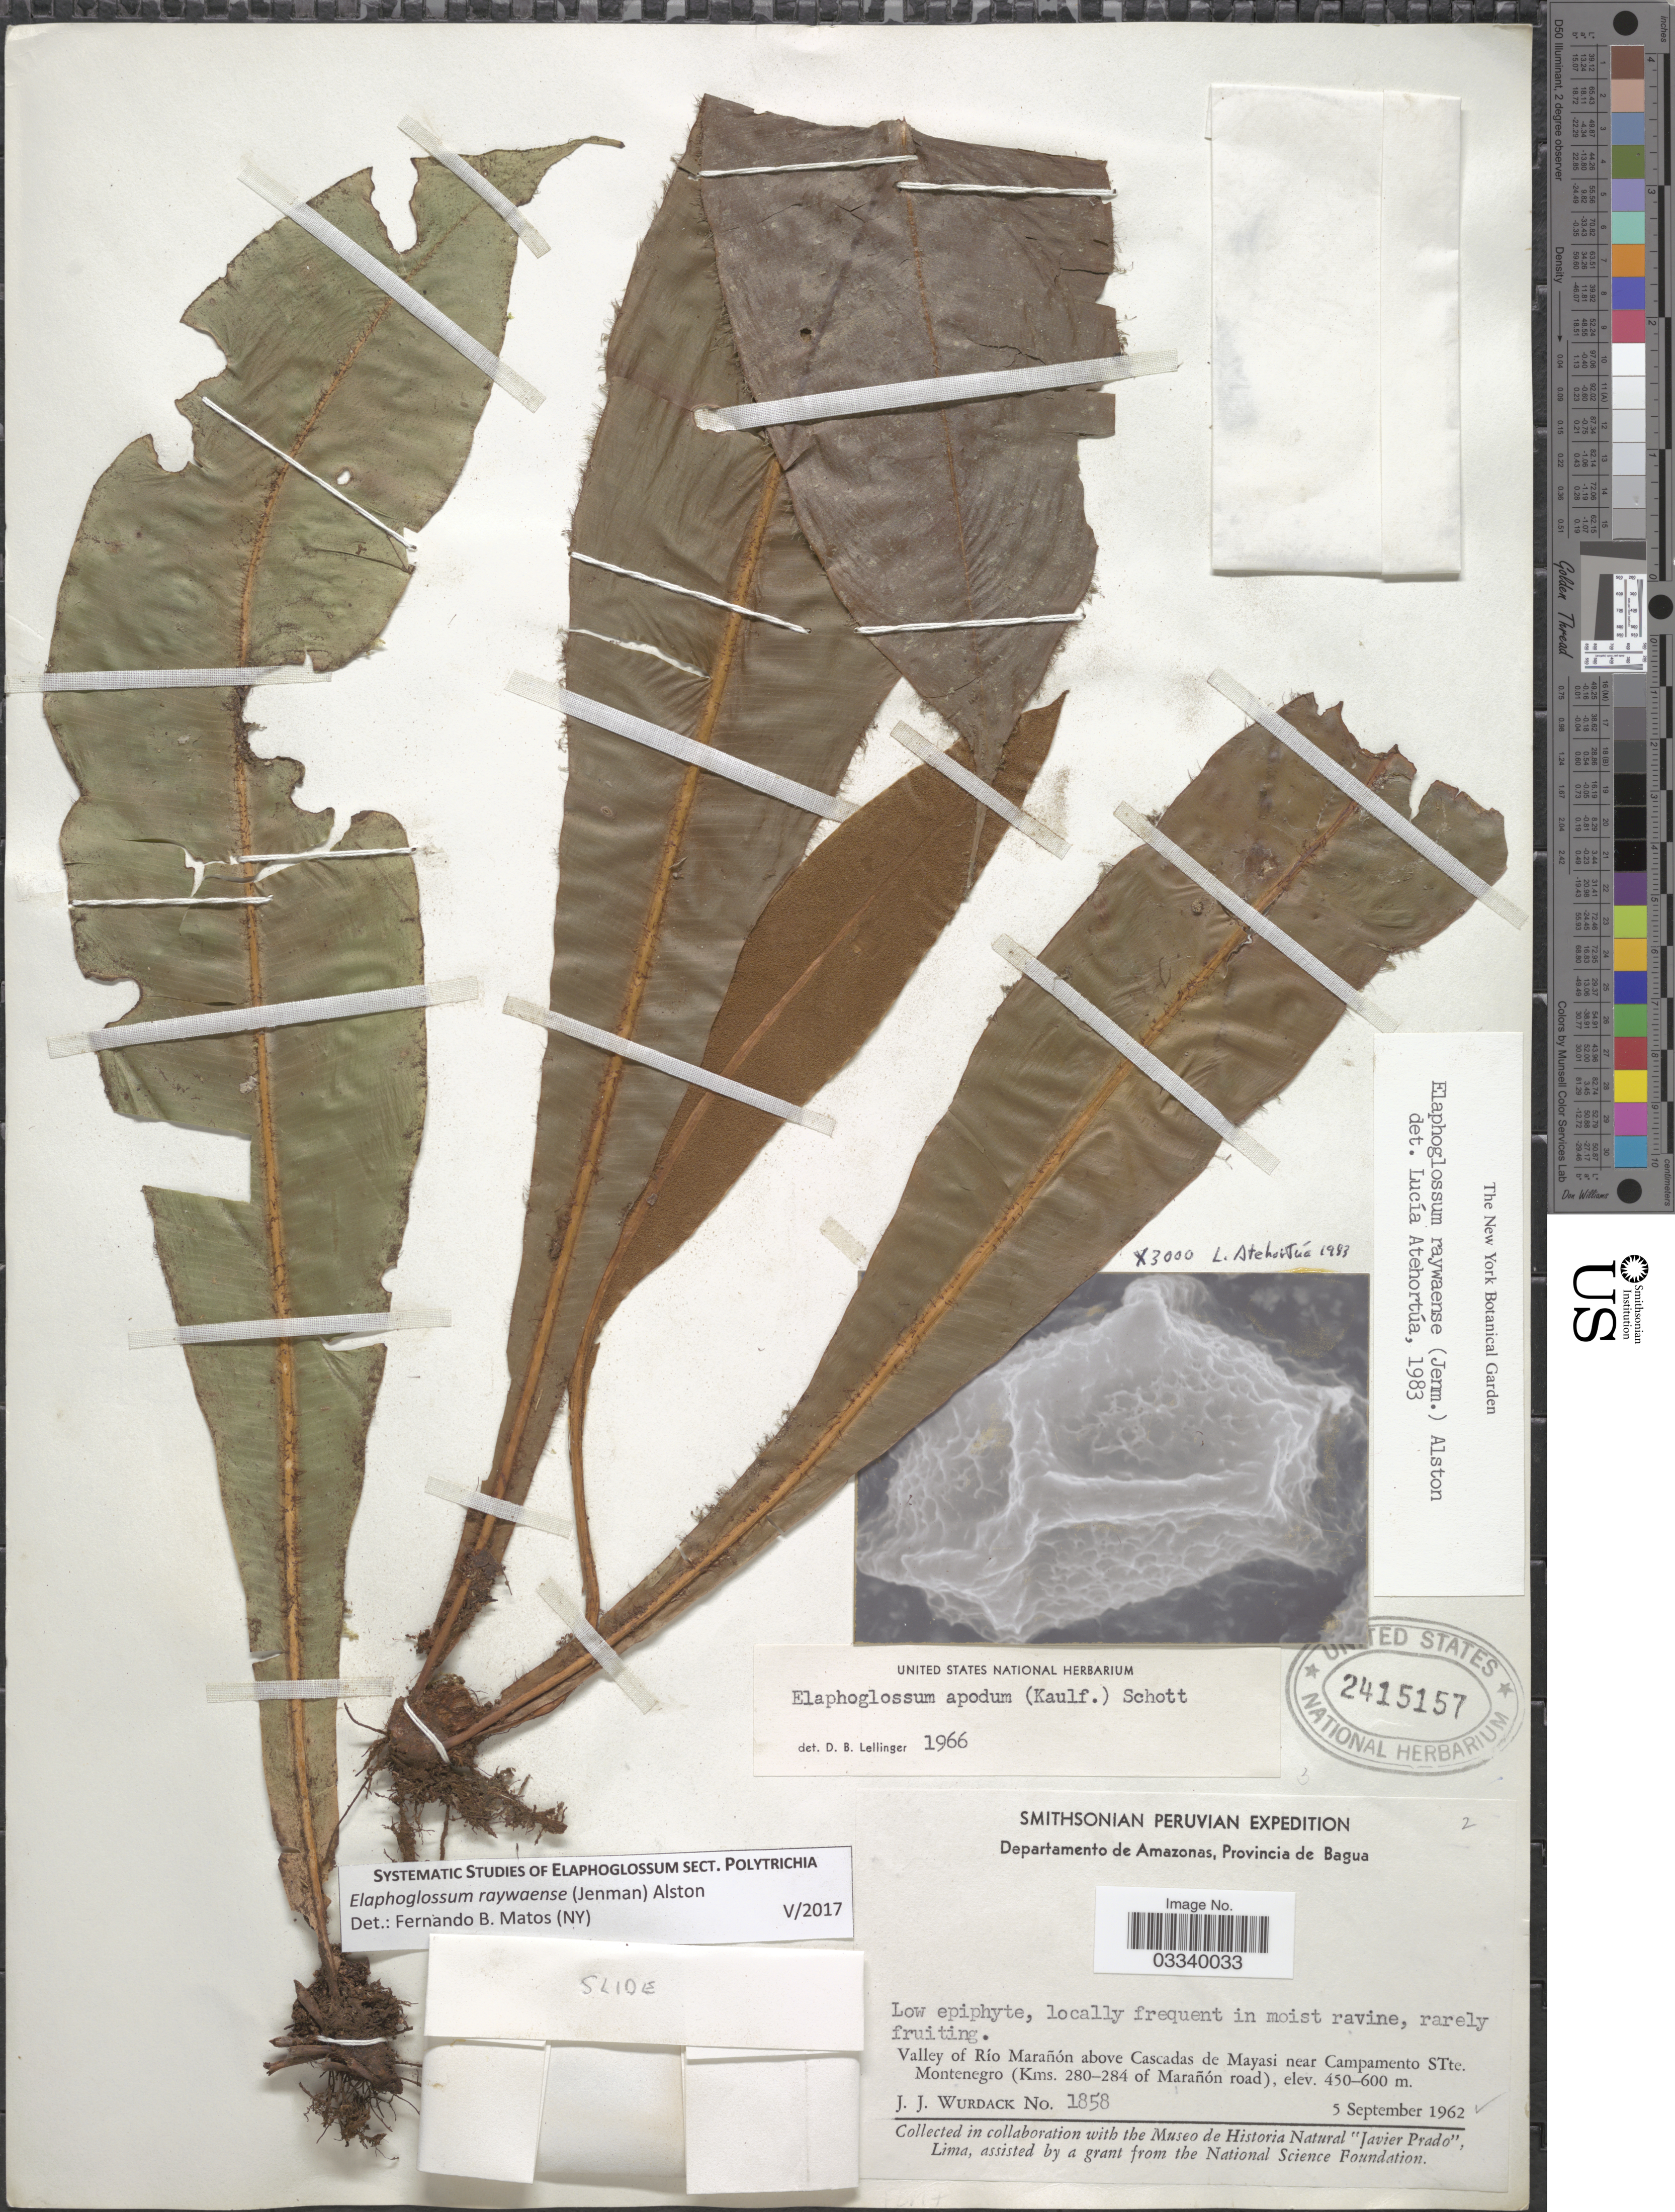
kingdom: Plantae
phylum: Tracheophyta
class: Polypodiopsida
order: Polypodiales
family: Dryopteridaceae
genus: Elaphoglossum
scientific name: Elaphoglossum raywaense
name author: (Jenman) Alston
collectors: J. J. Wurdack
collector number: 1858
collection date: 1962-09-05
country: Peru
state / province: Amazonas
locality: Departamento de Amazonas, Provincia de Bagua. Valley of Río Marañón above Cascadas de Mayasi near Campamento STte. Montenegro (Kms. 280-284 of Marañón road).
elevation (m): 450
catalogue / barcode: US 2415157